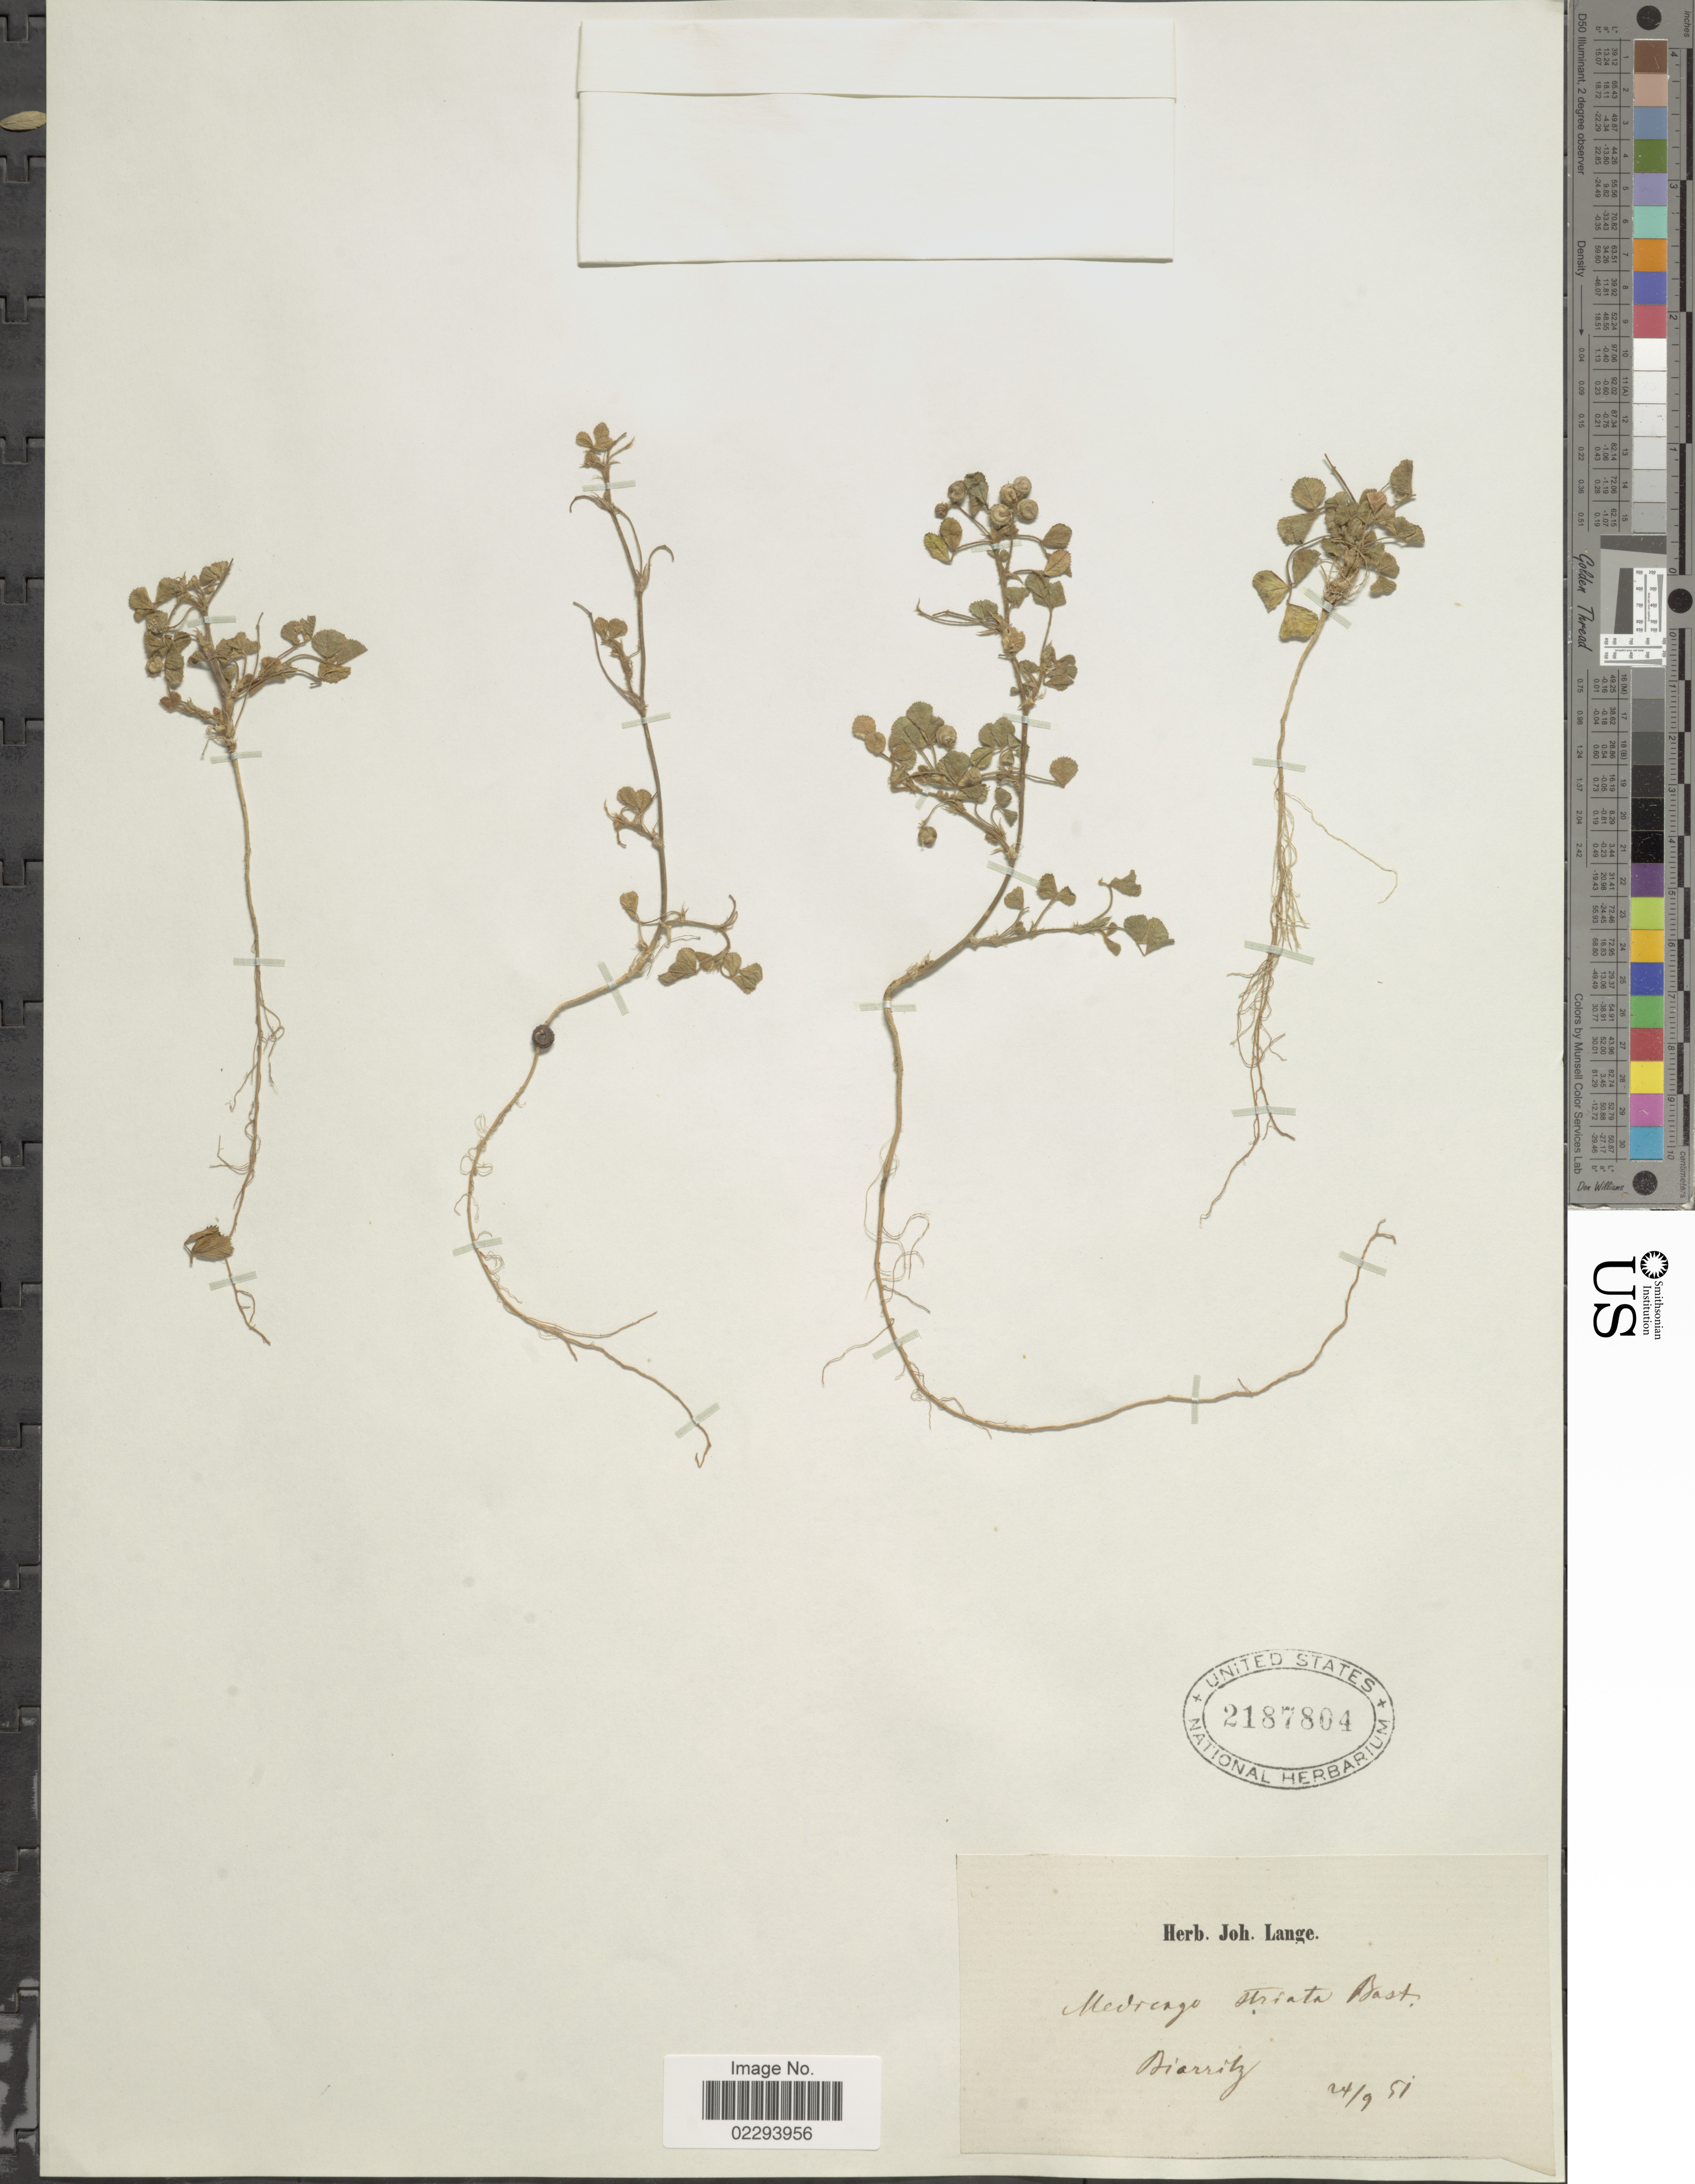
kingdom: Plantae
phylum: Tracheophyta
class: Magnoliopsida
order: Fabales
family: Fabaceae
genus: Medicago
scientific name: Medicago striata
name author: Bâstard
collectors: ex herb. Joh. Lange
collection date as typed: Transcribed d/m/y: 24/9/51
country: France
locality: Biarritz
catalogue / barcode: US 2187804